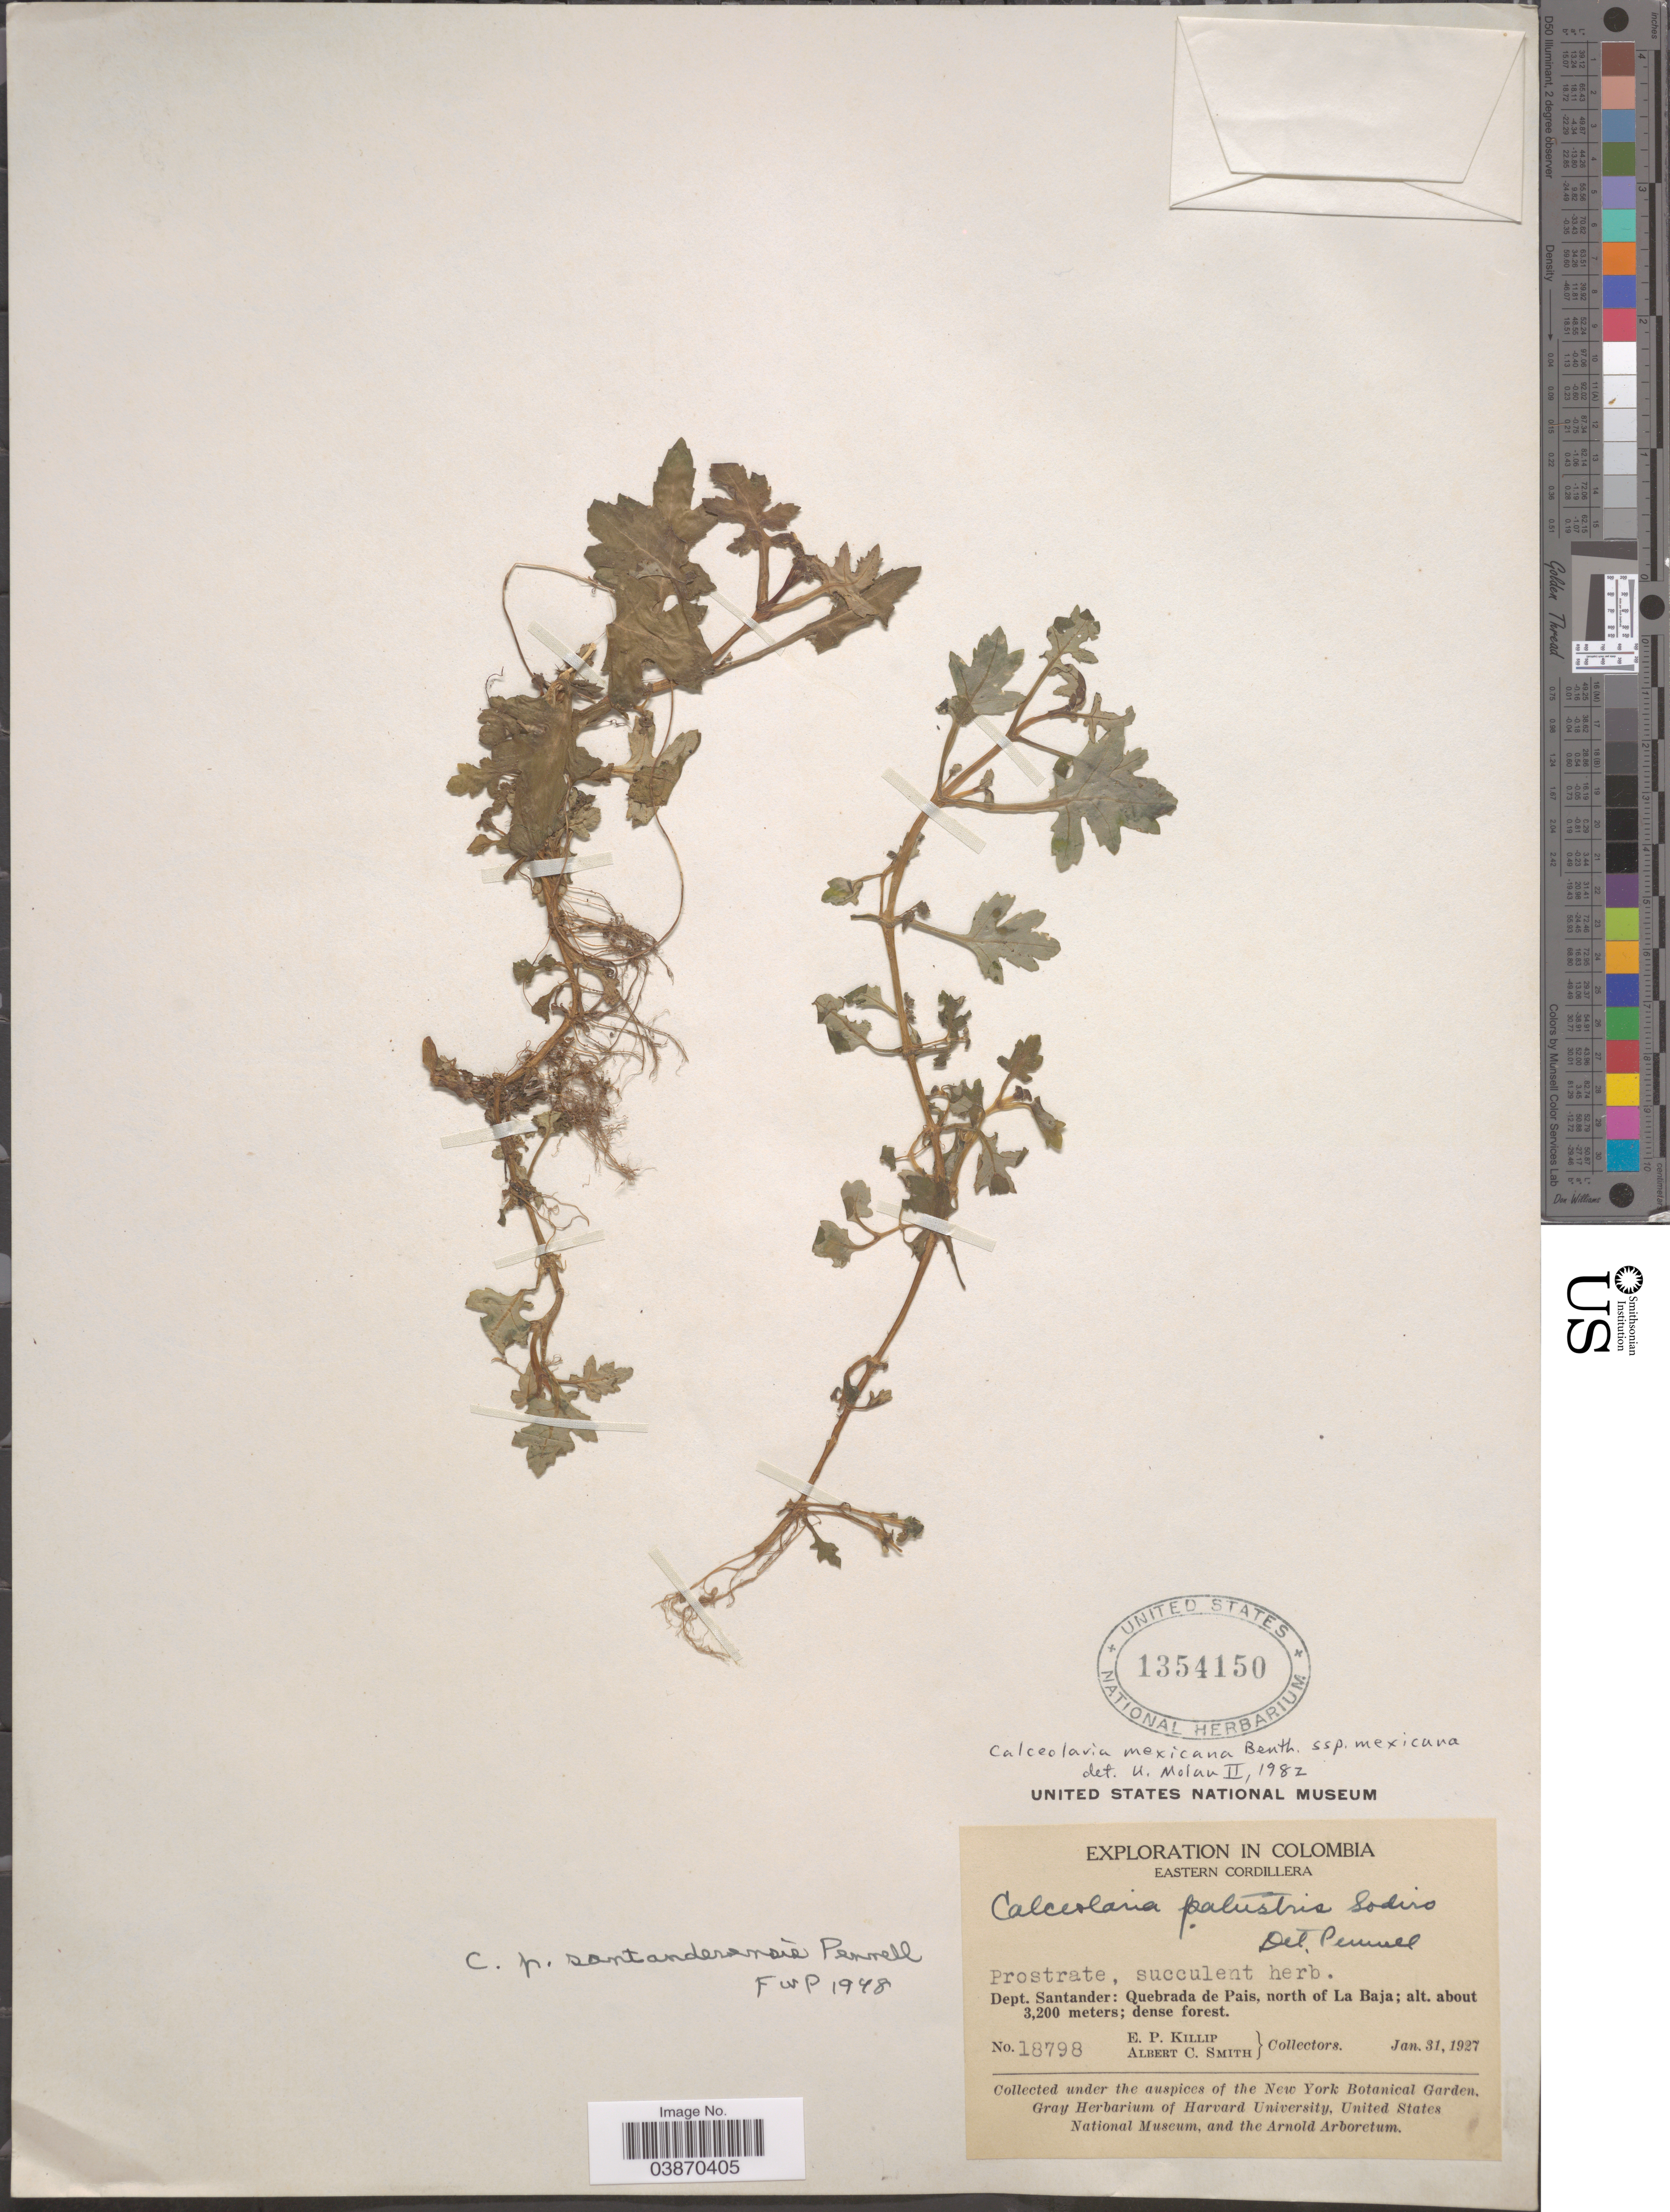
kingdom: Plantae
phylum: Tracheophyta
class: Magnoliopsida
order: Lamiales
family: Calceolariaceae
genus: Calceolaria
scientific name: Calceolaria mexicana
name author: Benth.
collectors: E. P. Killip & A. C. Smith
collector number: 18798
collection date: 1927-01-31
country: Colombia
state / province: Santander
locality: Eastern Cordillera. Dept. Santander: Quebrada de Pais, north of La Baja.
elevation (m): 3200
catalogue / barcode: US 1354150